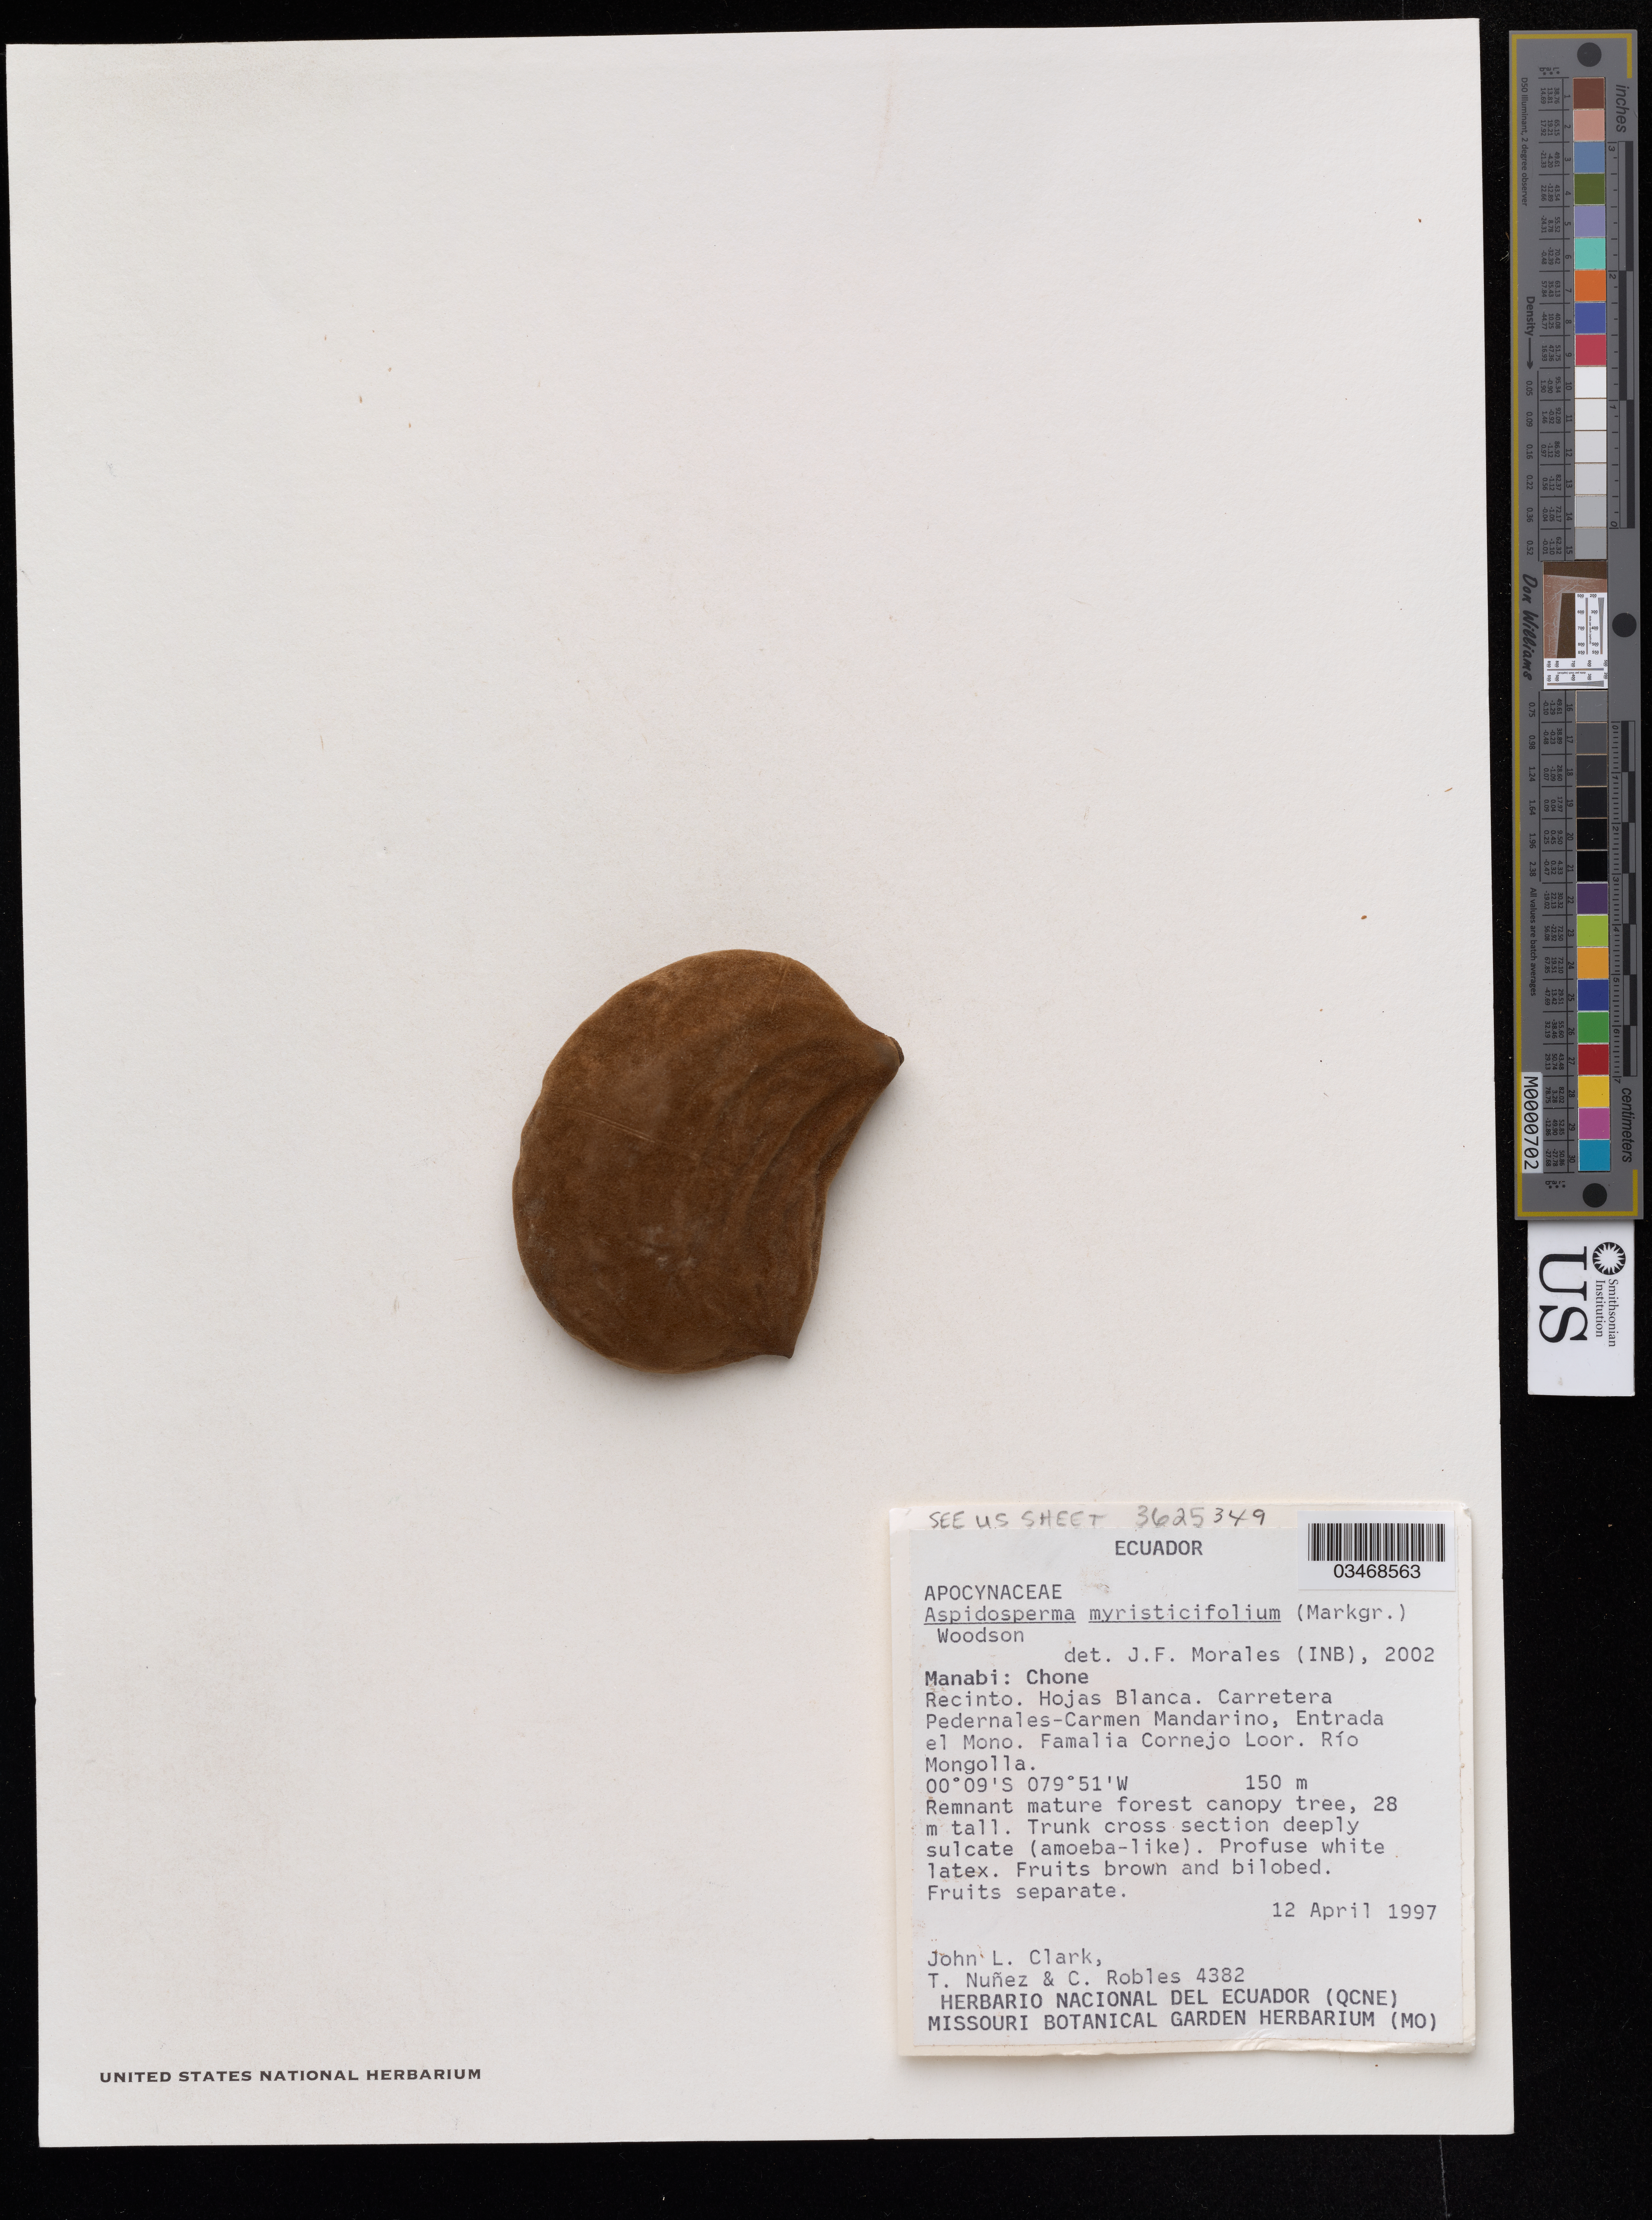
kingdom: Plantae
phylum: Tracheophyta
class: Magnoliopsida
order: Gentianales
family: Apocynaceae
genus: Aspidosperma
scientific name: Aspidosperma myristicifolium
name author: (Markgr.) Woodson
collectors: J. L. Clark, T. Núñez & C. Robles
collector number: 4382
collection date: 1997-04-12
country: Ecuador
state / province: Manabí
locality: Chone. Recinto. Hojas Blanca. Carretera Pedernales-Carmen Mandarino, Entrada el Mono. Famalia Cornejo Loor. Río Mongolla.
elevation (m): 150